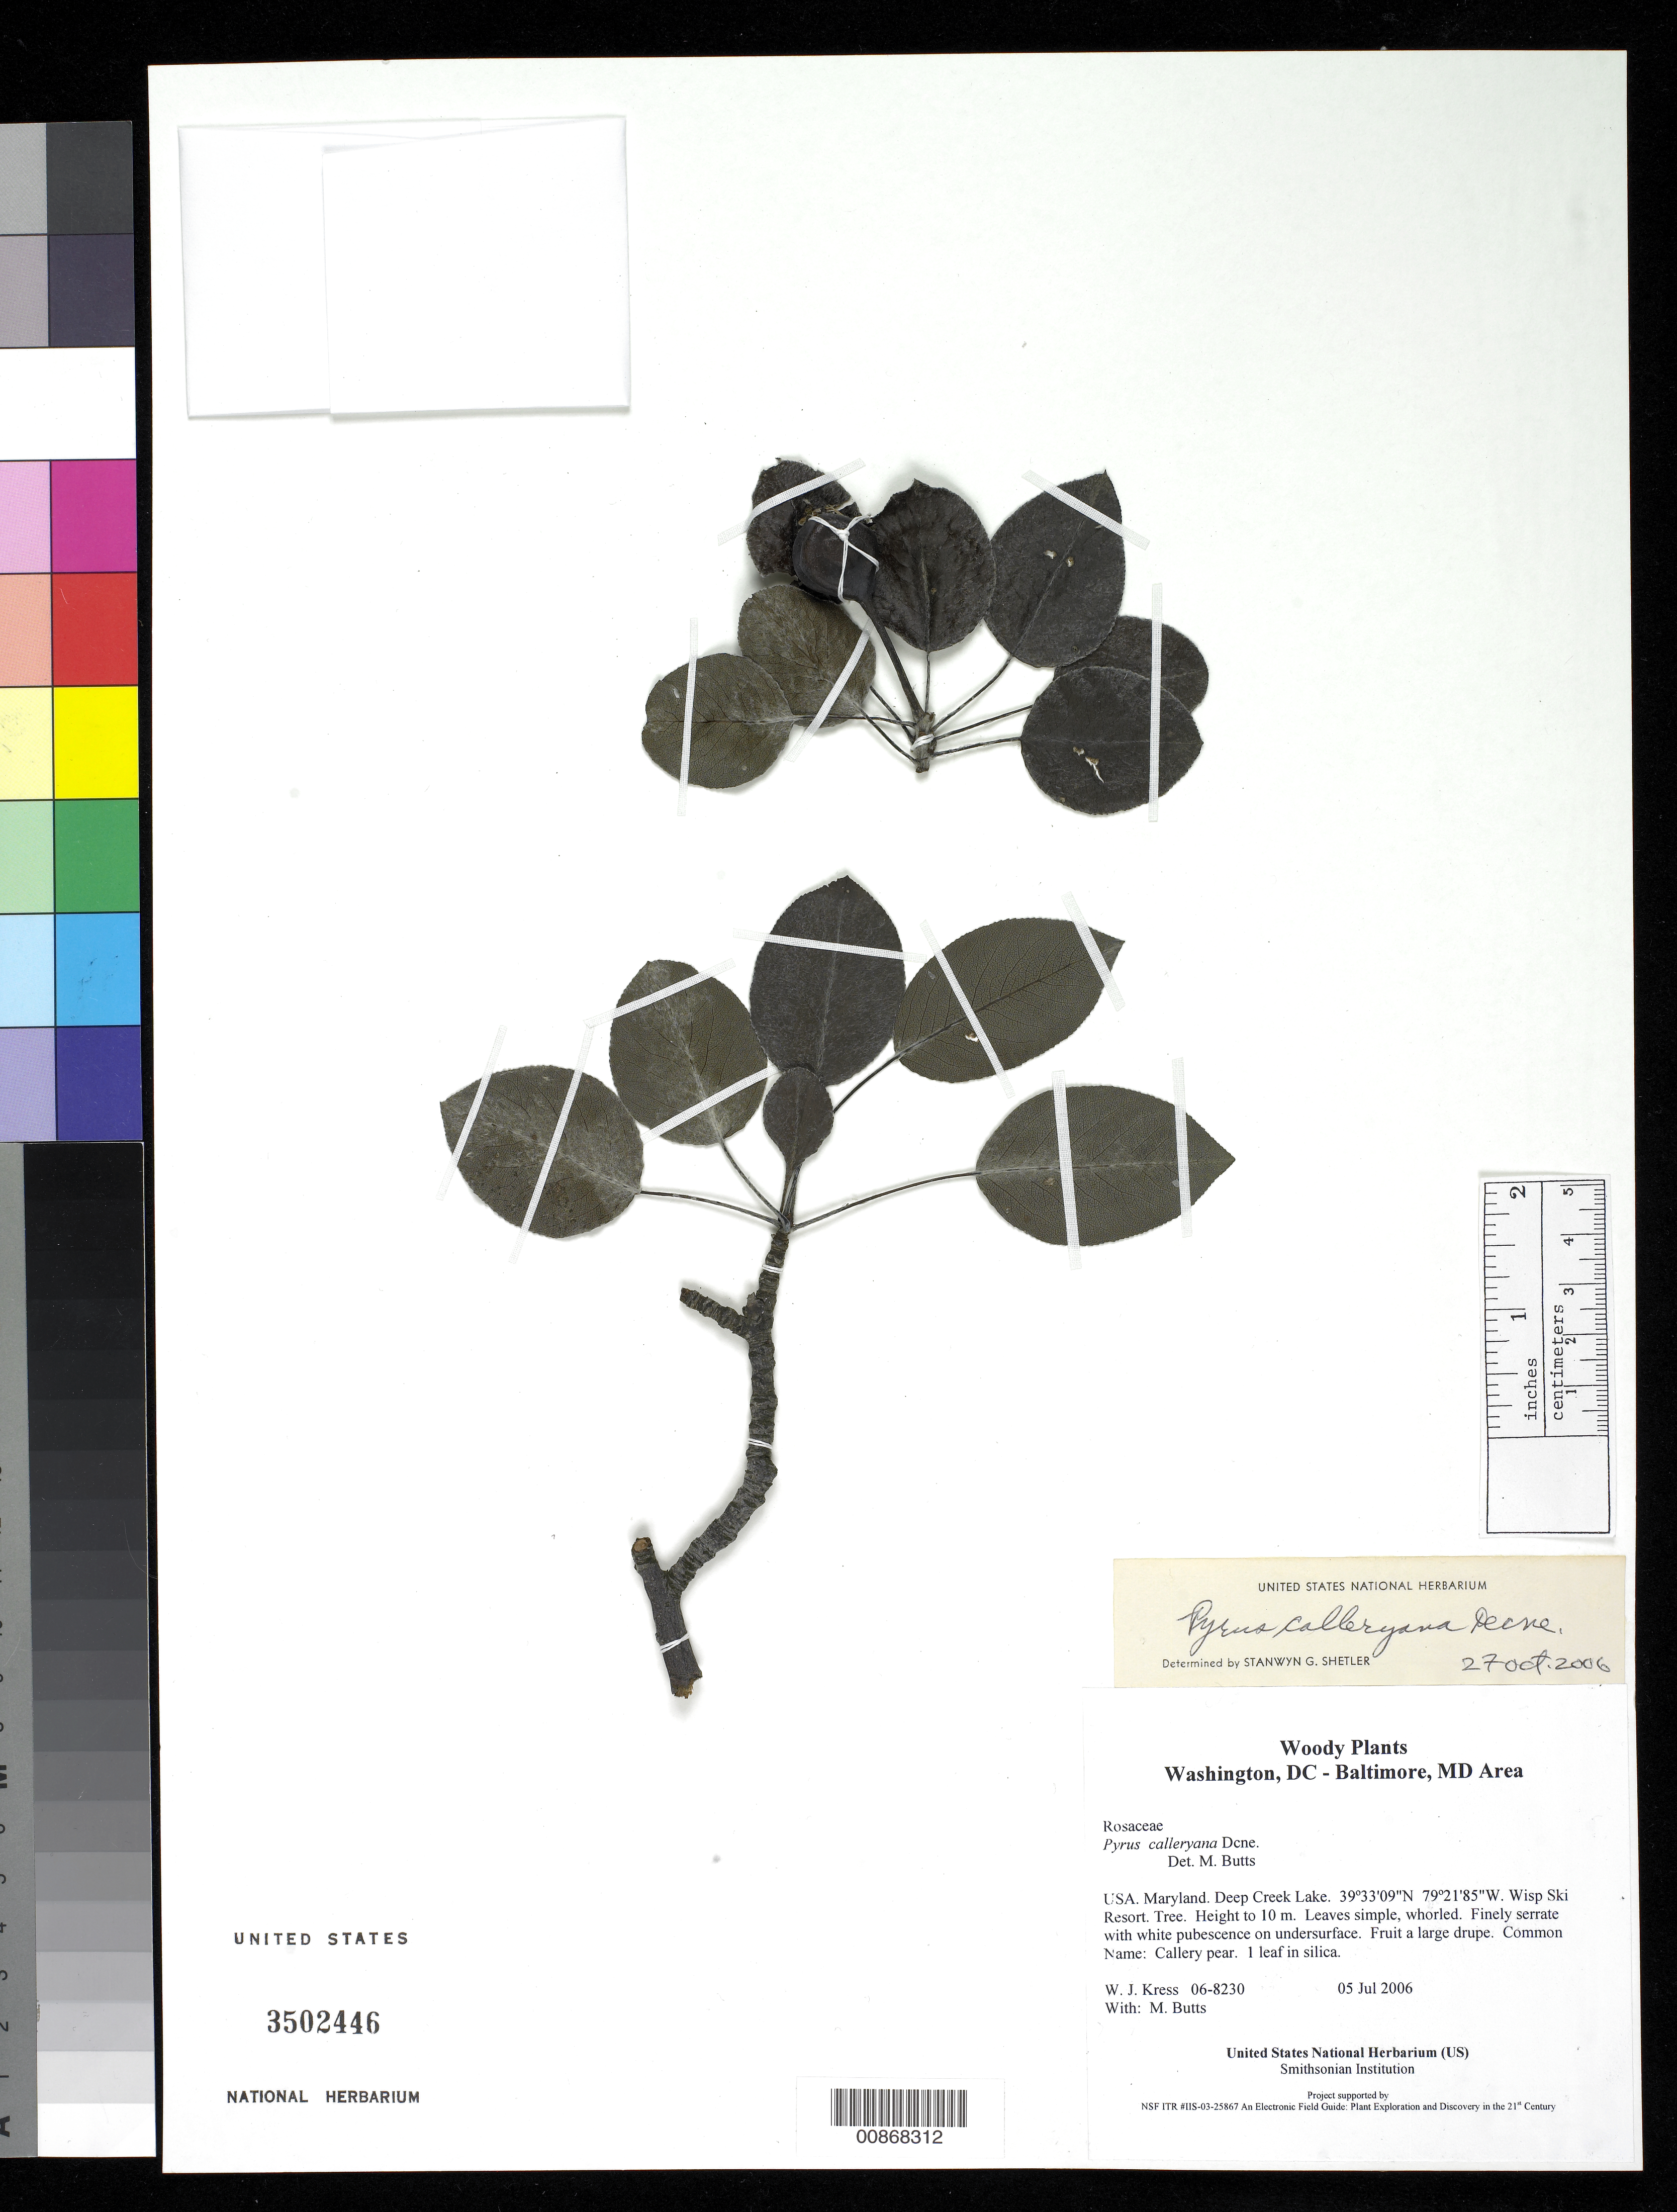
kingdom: Plantae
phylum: Tracheophyta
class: Magnoliopsida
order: Rosales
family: Rosaceae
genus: Pyrus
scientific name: Pyrus calleryana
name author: Decne.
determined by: Shetler, Stanwyn G., (US), NMNH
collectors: W. J. Kress & M. B. Butts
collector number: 06-8230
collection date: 2006-07-05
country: United States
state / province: Maryland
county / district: Garrett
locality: Deep Creek Lake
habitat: Wisp Ski Resort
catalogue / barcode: US 3502446